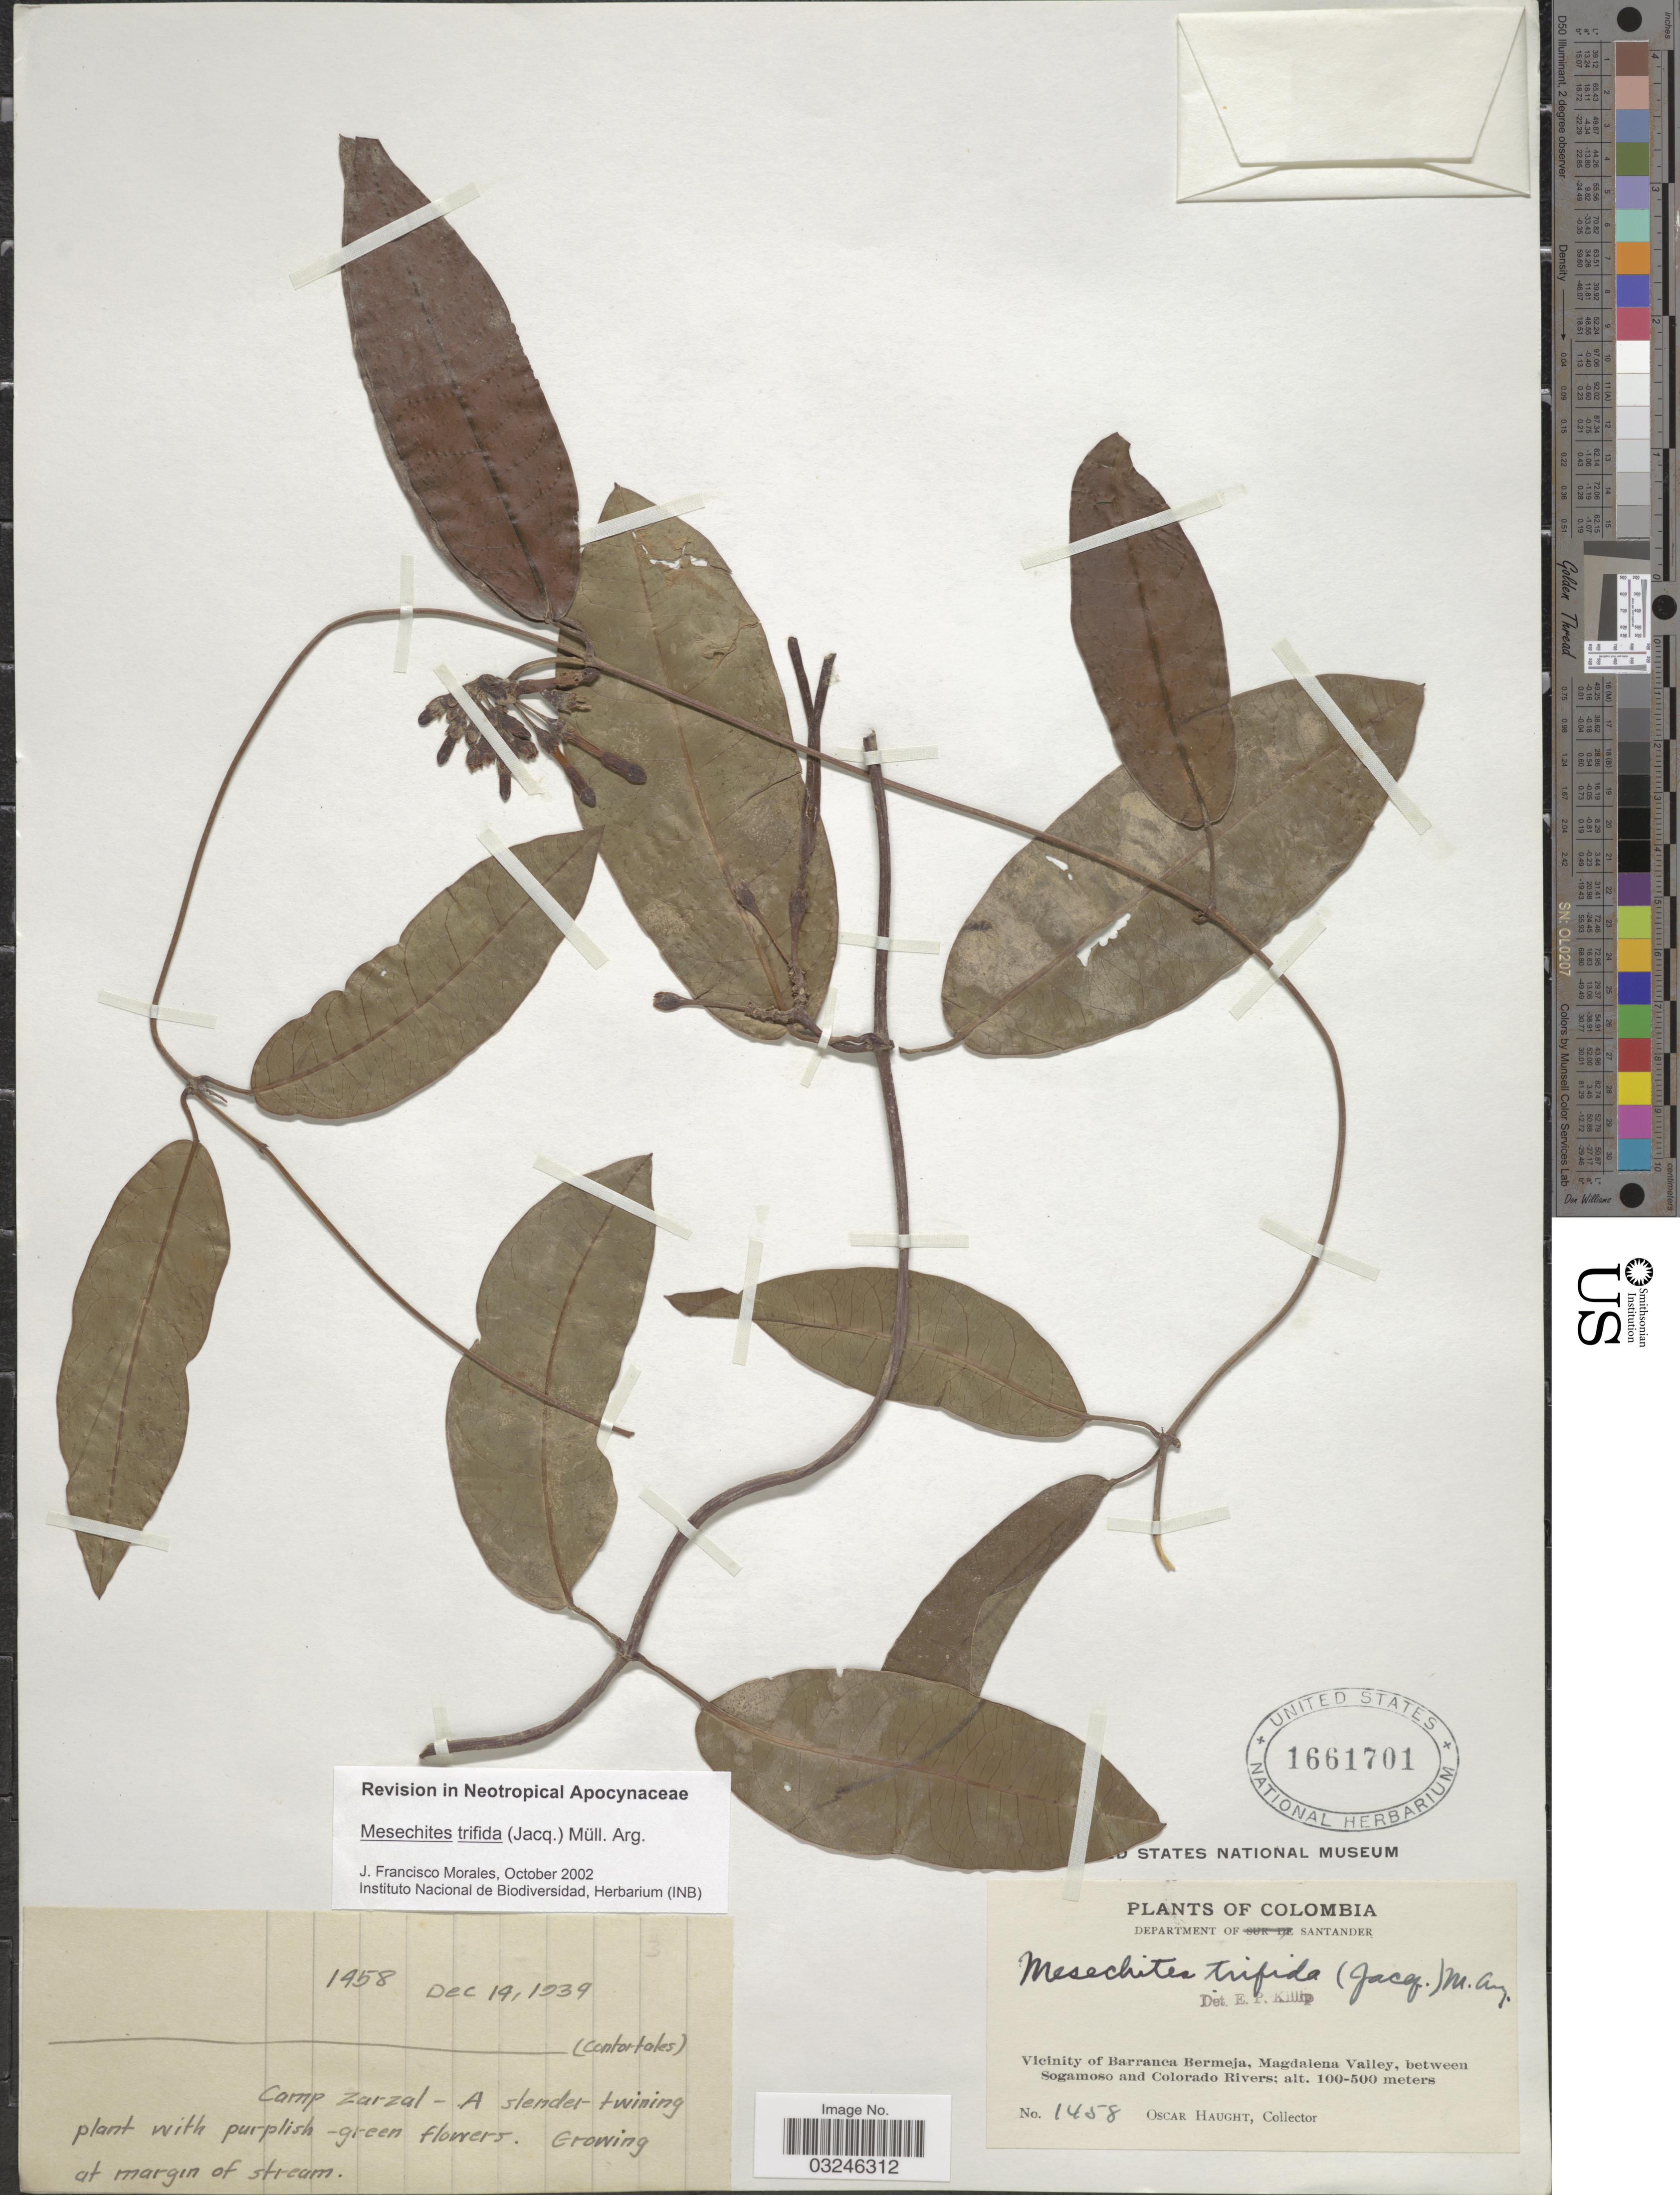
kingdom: Plantae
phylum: Tracheophyta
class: Magnoliopsida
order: Gentianales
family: Apocynaceae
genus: Mesechites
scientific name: Mesechites trifidus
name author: (Jacq.) Müll. Arg.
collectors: O. L. Haught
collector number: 1458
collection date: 1939-12-19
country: Colombia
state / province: Santander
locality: Department of Santander. Camp Zarzal. Vicinity of Barranca Bermeja, Magdalena Valley, between Sogamoso and Colorado Rivers.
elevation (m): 100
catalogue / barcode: US 1661701